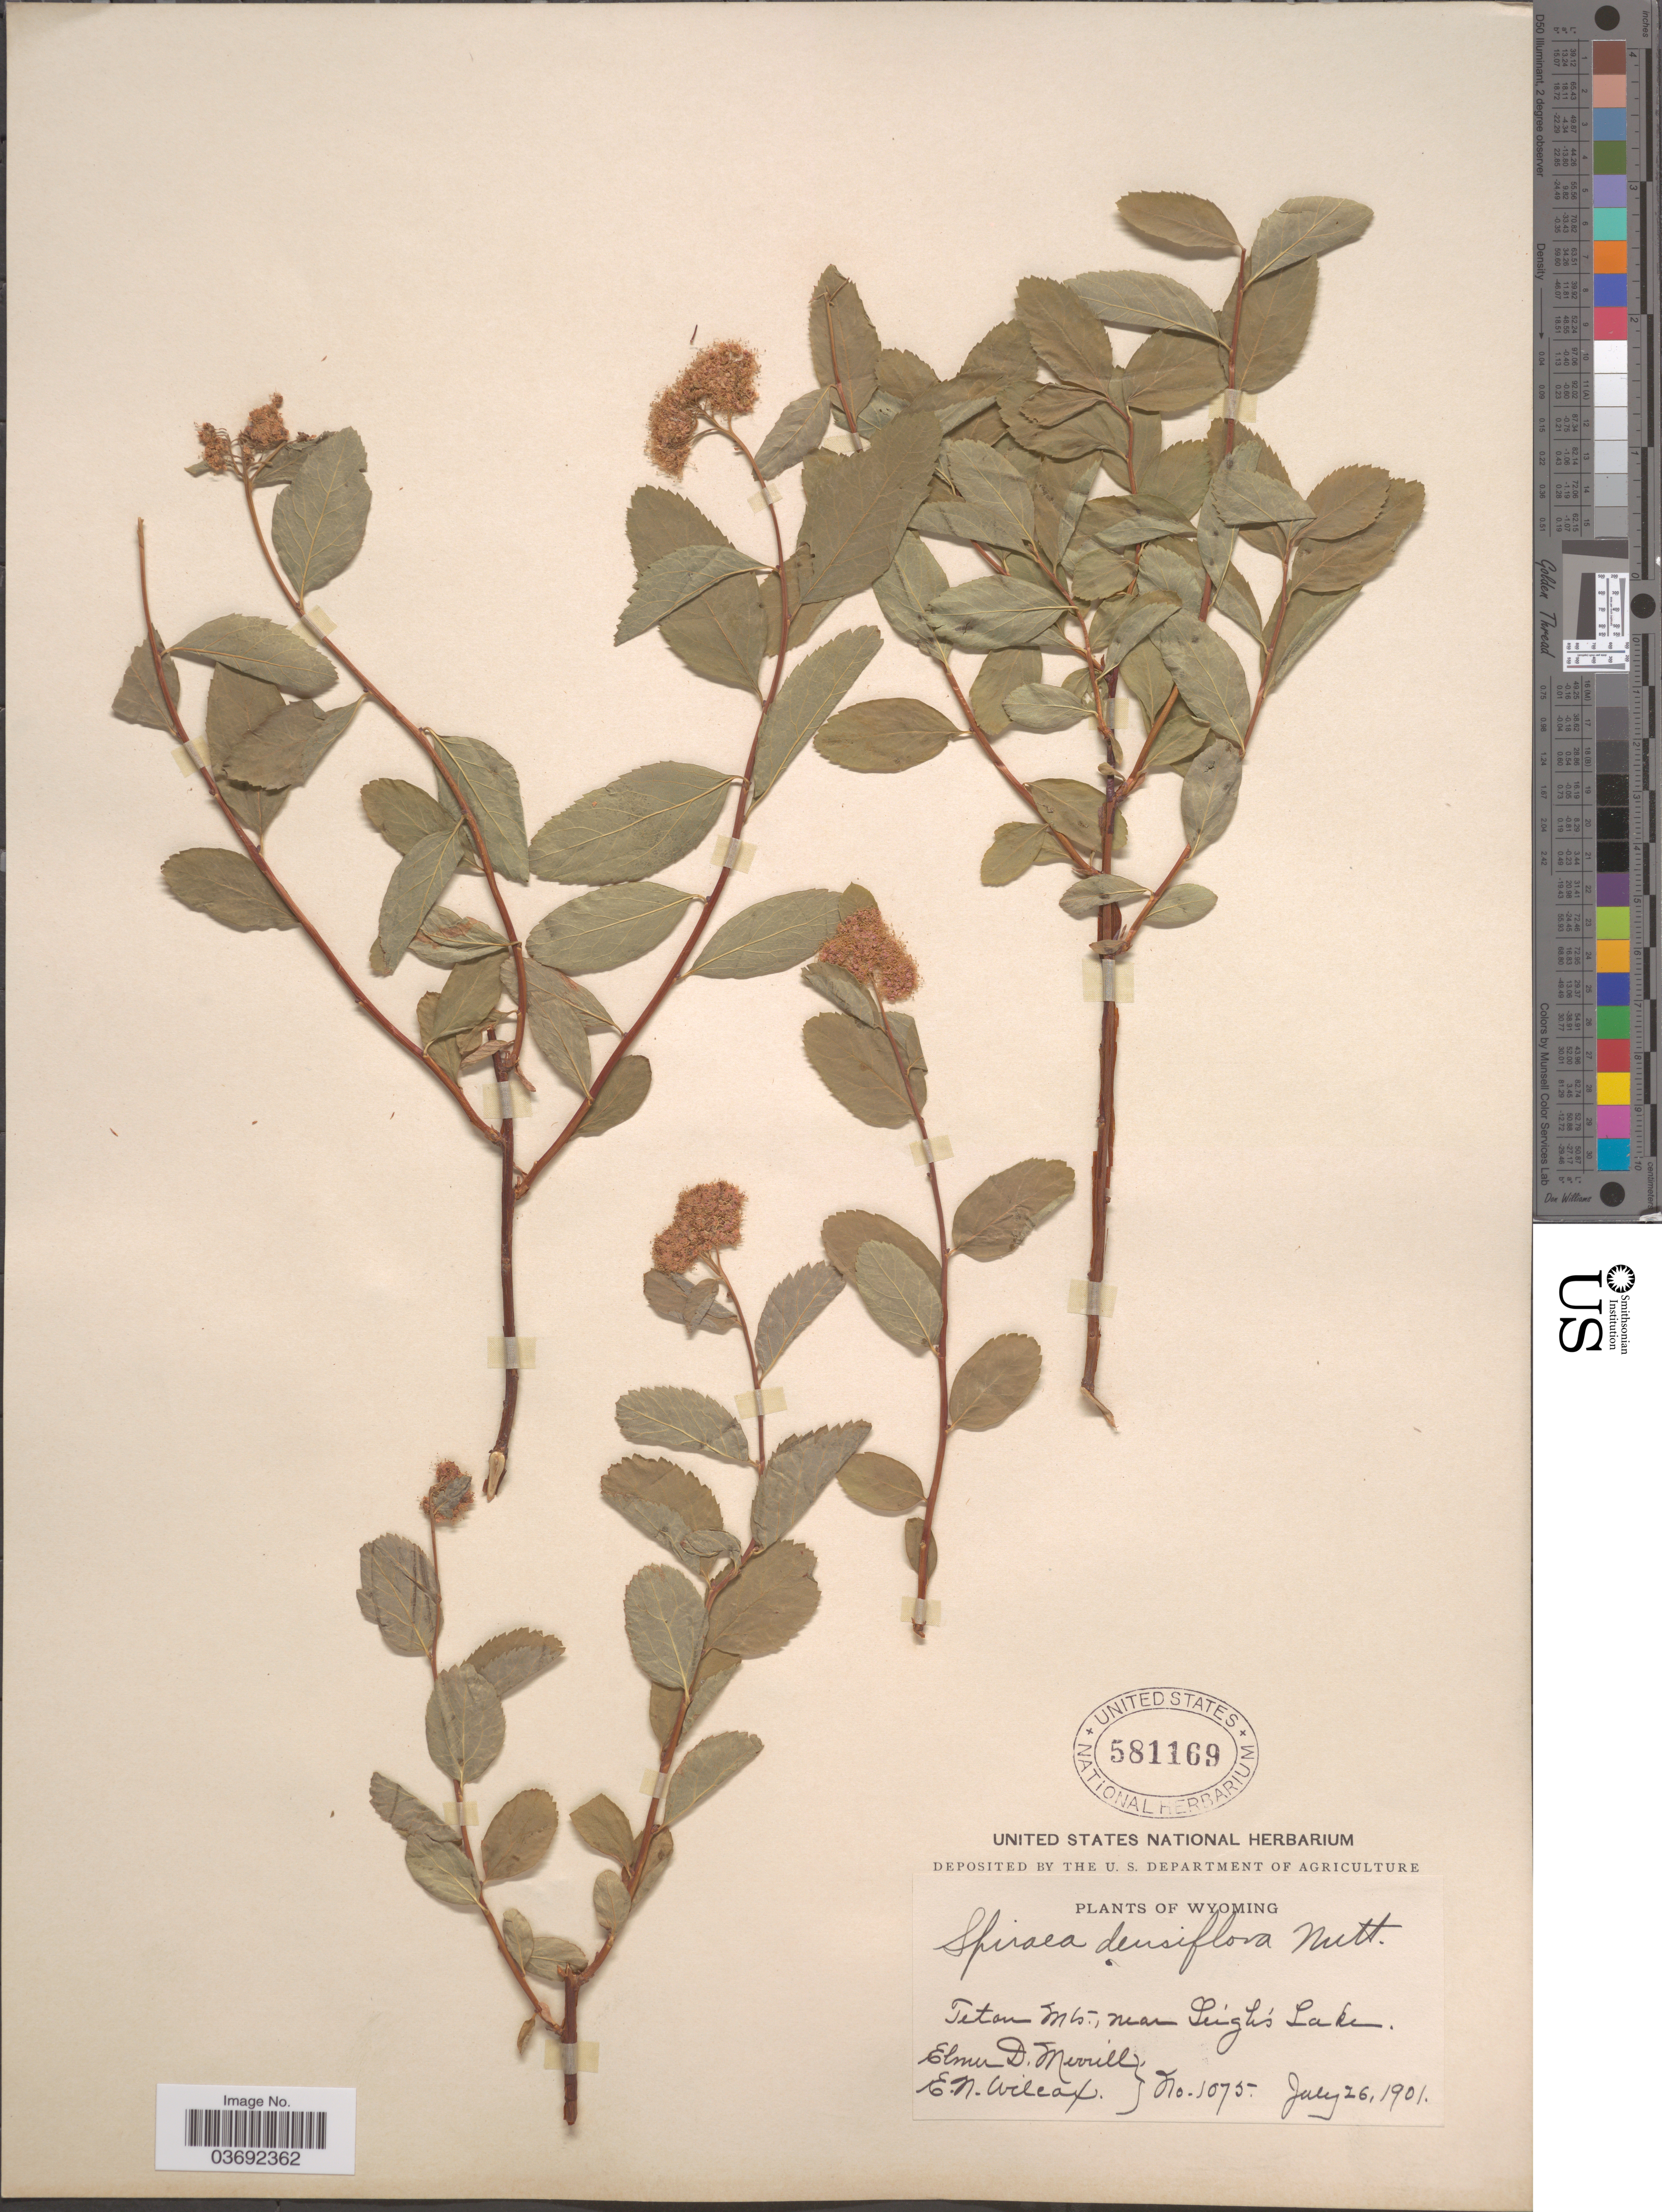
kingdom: Plantae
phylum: Tracheophyta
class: Magnoliopsida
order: Rosales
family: Rosaceae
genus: Spiraea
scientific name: Spiraea densiflora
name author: Nutt. ex Greenm.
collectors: E. D. Merrill & E. Wilcox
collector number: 1075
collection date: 1901-07-26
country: United States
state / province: Wyoming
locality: Tetan Mts., near Leigh's Lake.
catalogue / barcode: US 581169